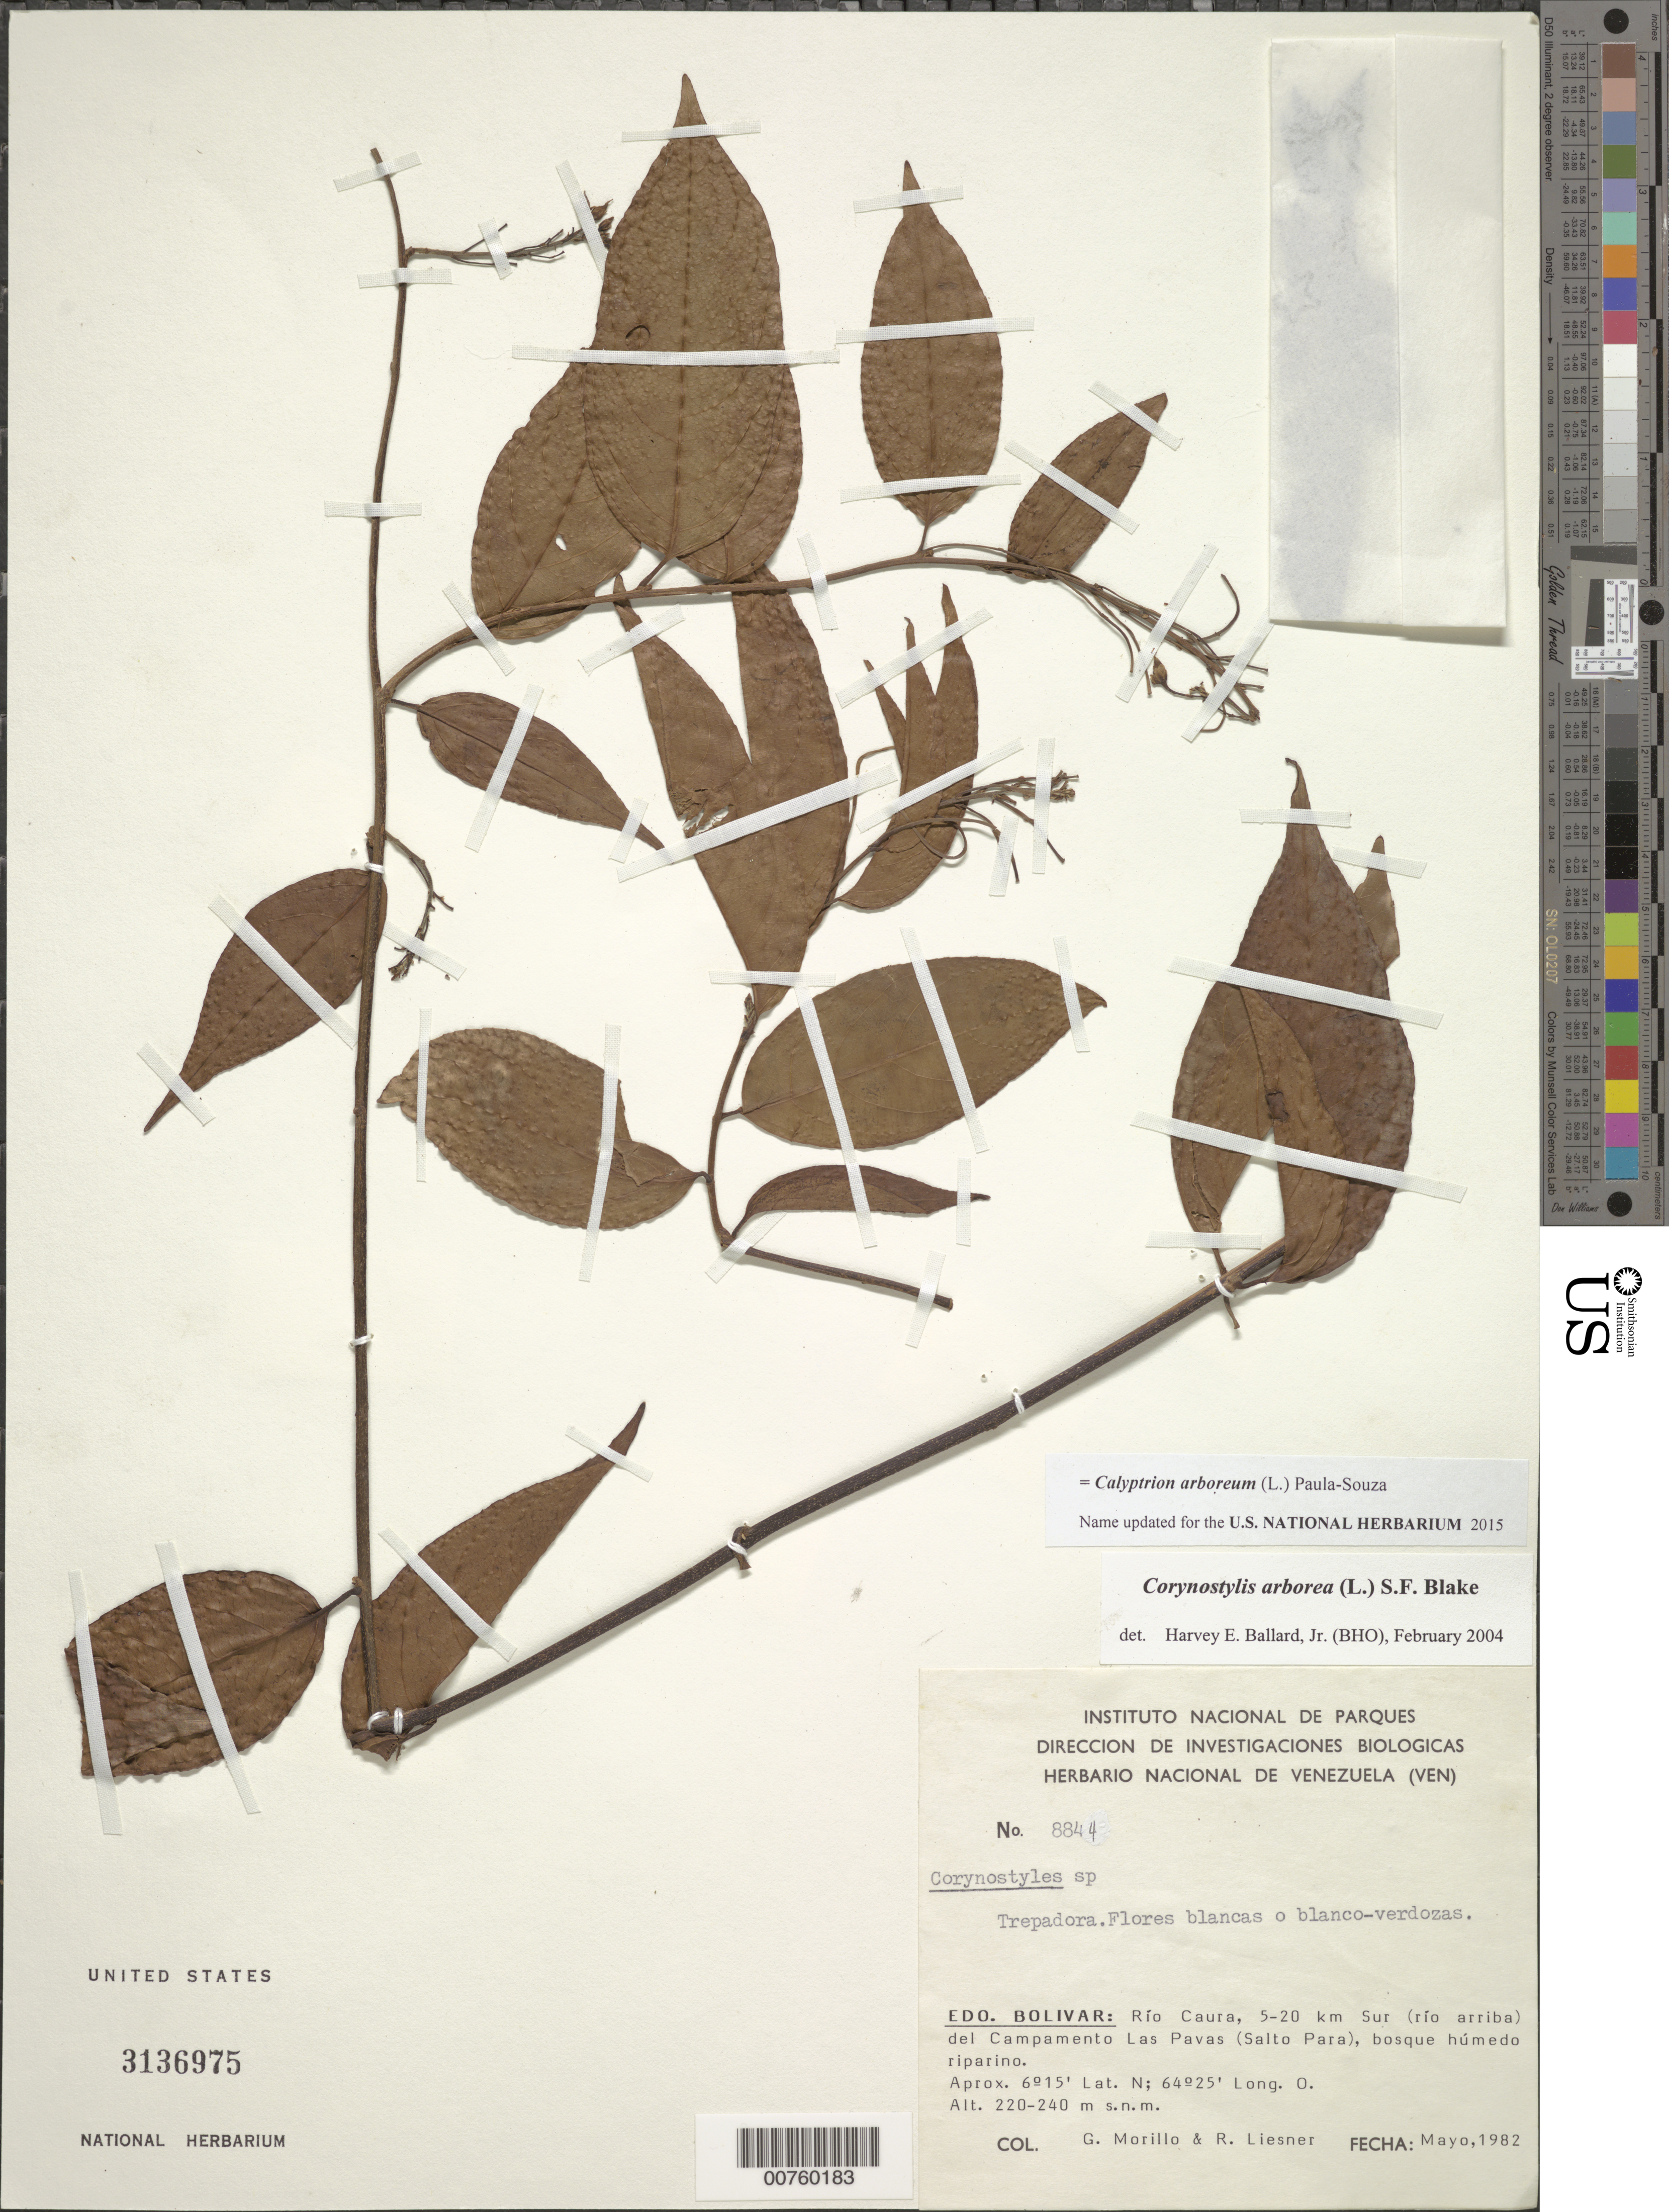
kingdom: Plantae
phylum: Tracheophyta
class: Magnoliopsida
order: Malpighiales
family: Violaceae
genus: Calyptrion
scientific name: Calyptrion arboreum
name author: (L.) Paula-Souza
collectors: G. Morillo & R. L. Liesner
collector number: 8844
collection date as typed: May-82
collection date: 1982-05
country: Venezuela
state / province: Bolívar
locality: Río Caura, 5-20 km Sur (río arriba) del Campamento Las Pavas (Salto Para)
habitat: Humid riparian forest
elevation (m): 220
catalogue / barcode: US 3136975